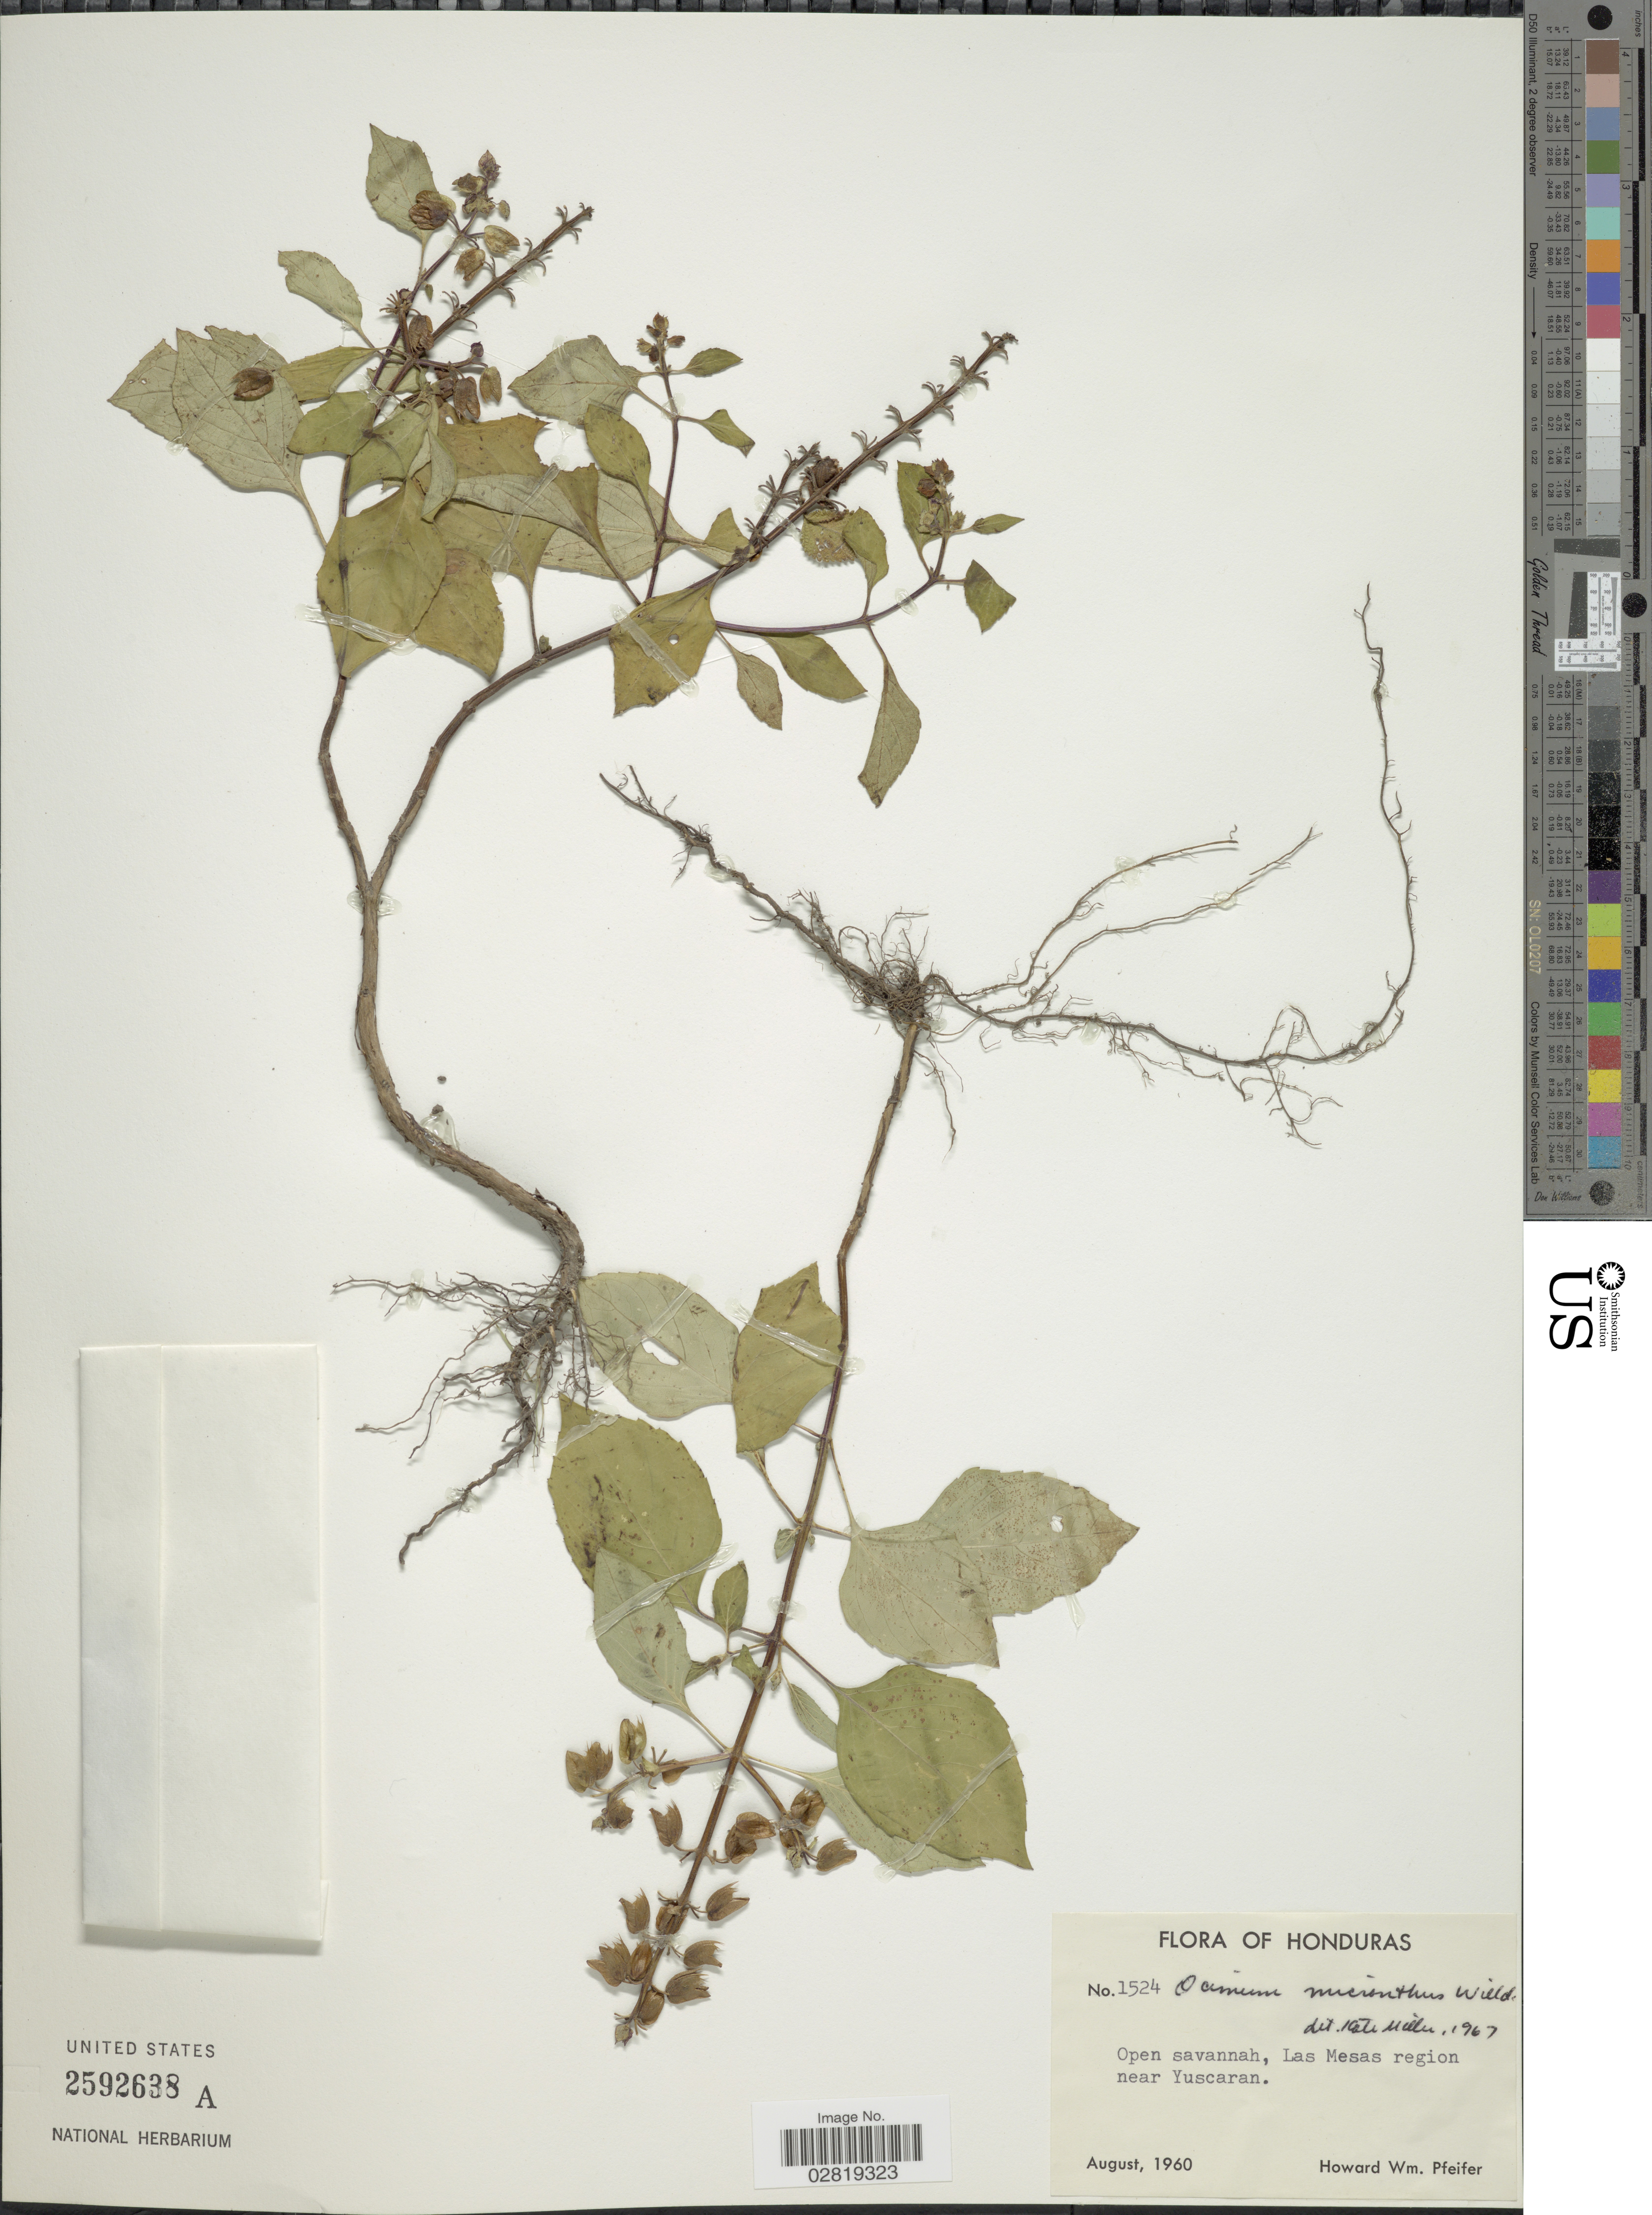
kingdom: Plantae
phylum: Tracheophyta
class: Magnoliopsida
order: Lamiales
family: Lamiaceae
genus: Ocimum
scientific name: Ocimum campechianum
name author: Mill.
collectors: H. W. Pfeifer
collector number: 1524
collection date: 1960-08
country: Honduras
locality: Las Mesas region near Yuscaran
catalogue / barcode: US 2592638A